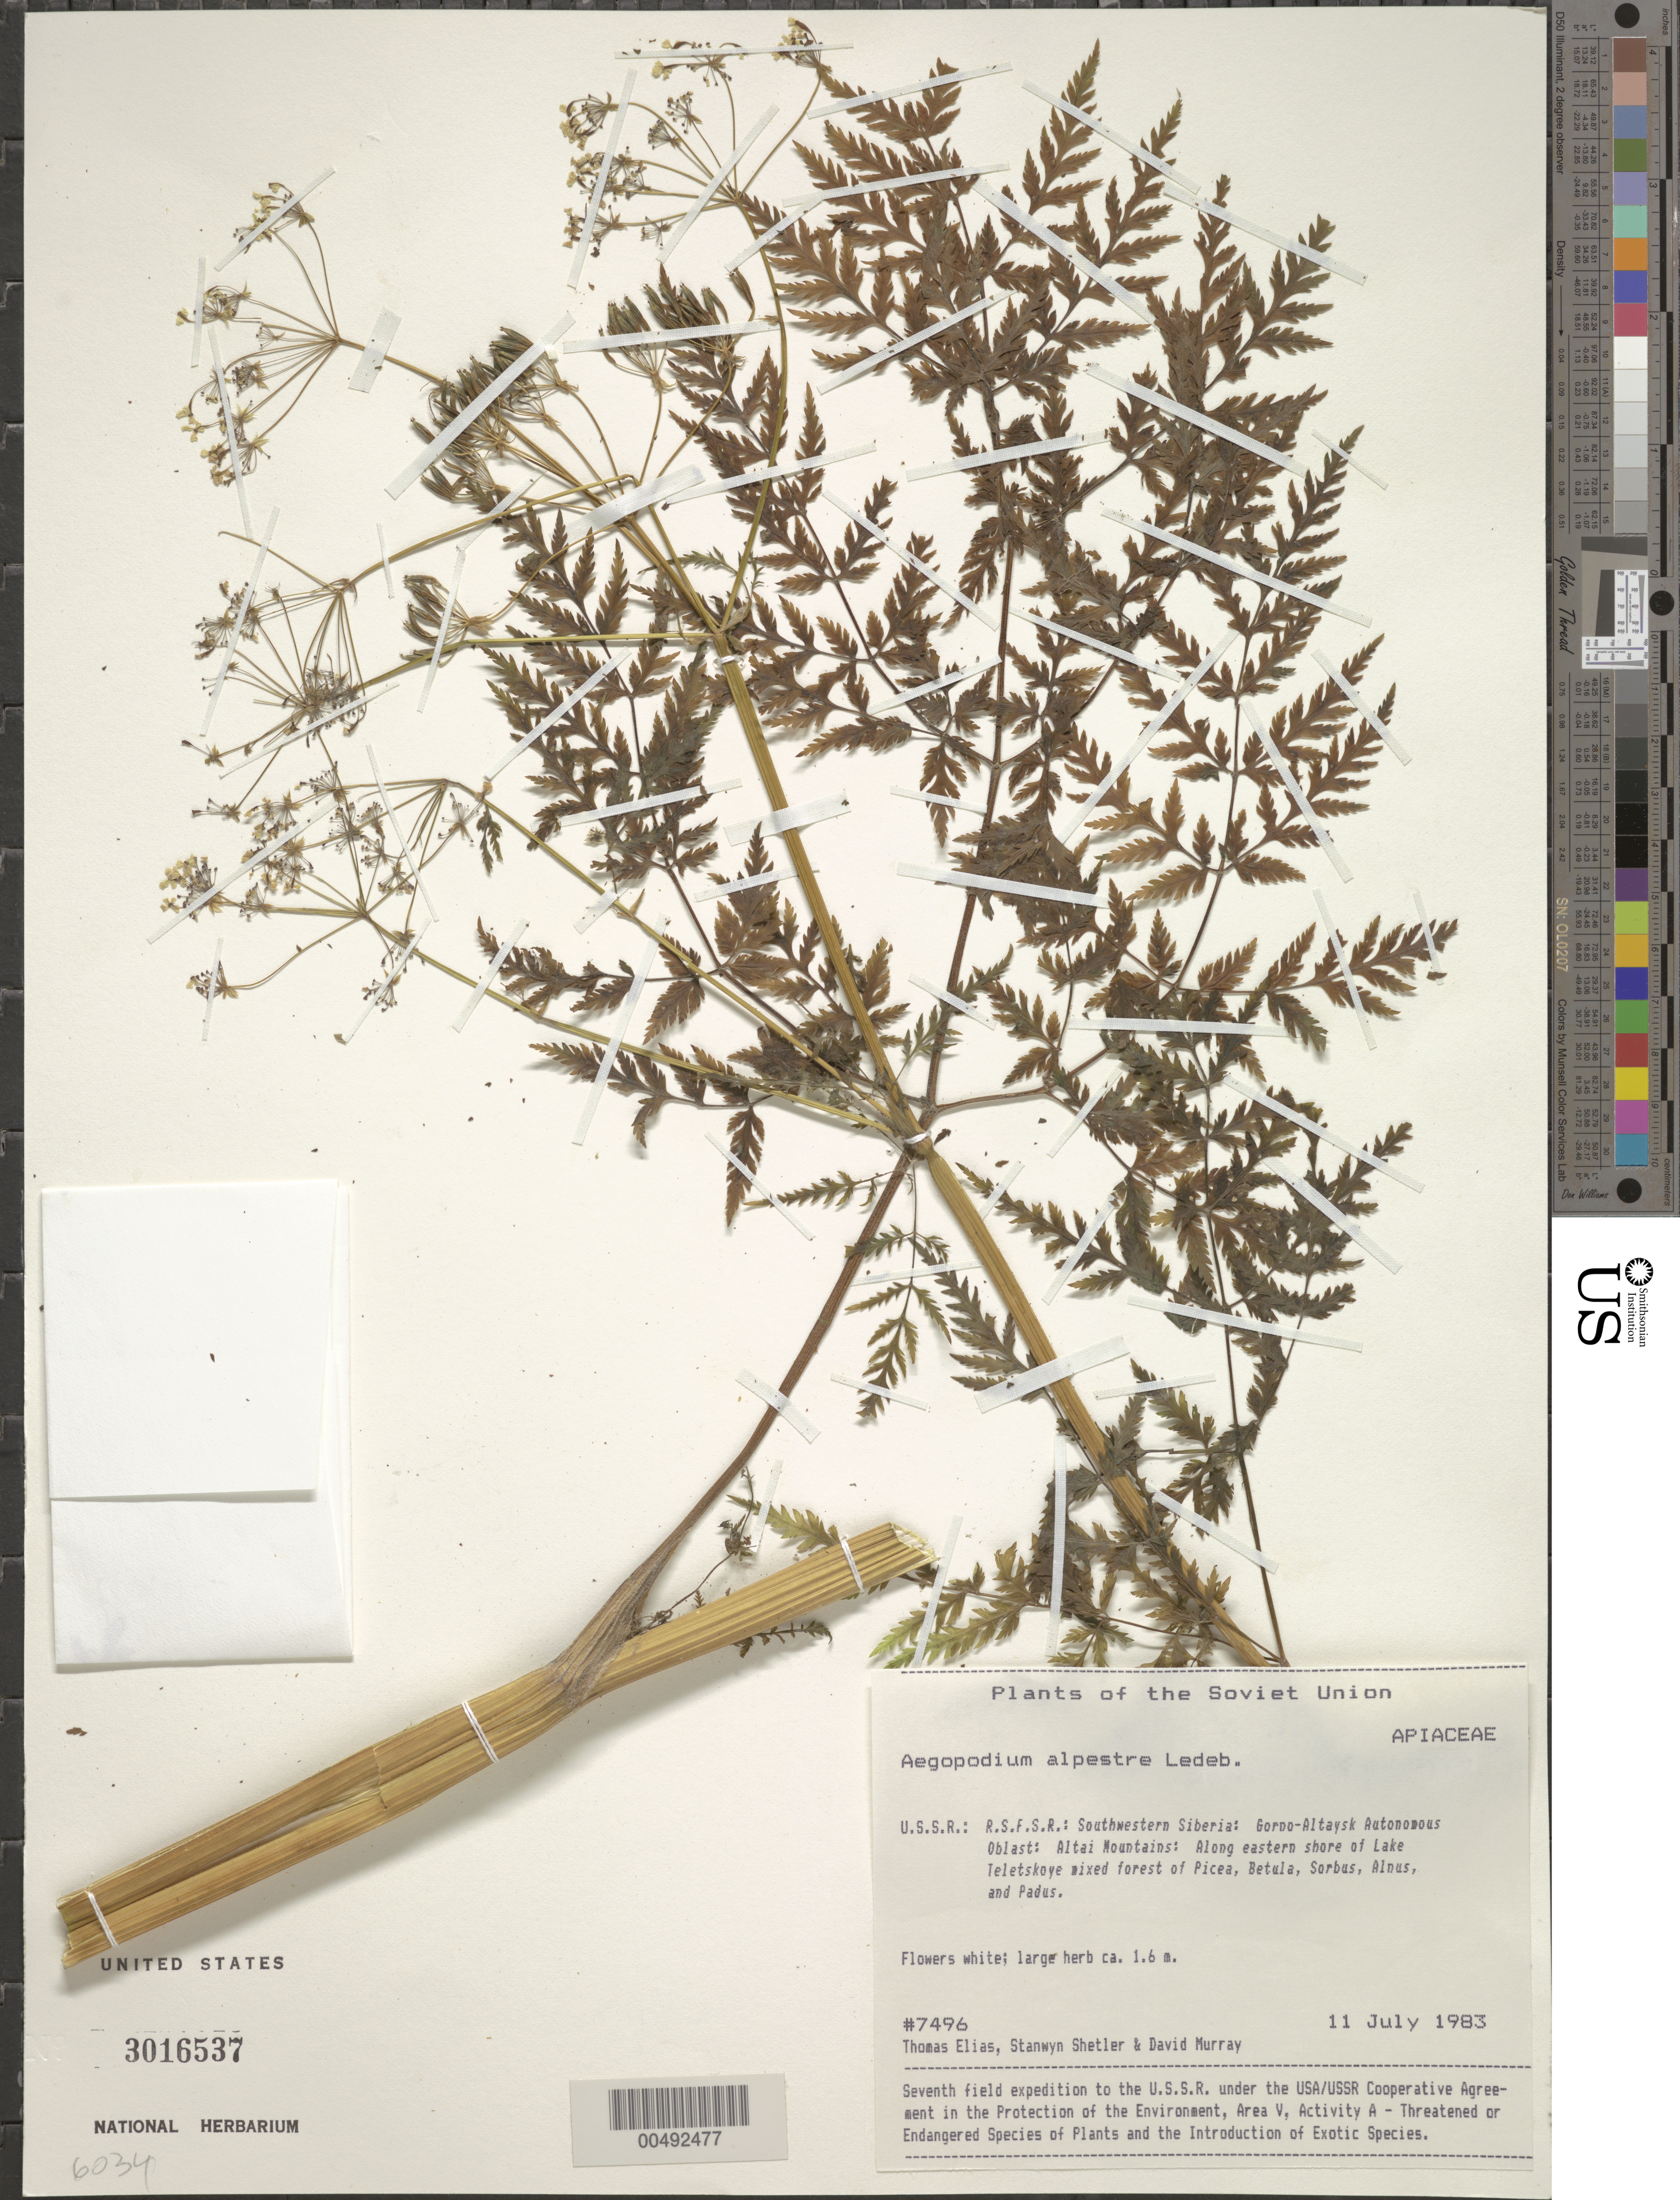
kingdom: Plantae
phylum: Tracheophyta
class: Magnoliopsida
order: Apiales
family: Apiaceae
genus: Aegopodium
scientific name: Aegopodium alpestre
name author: Ledeb.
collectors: T. Elias, S. Shetler & D. F. Murray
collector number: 7496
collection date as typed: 11 Jul 1983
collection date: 1983-07-11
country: Russian Federation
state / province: Altai Republic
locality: Altai Mountains, along eastern shore of Lake Teletskoye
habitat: mixed forest of Picea, Betula, Sorbus, Alnus, and Padus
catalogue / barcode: US 3016537